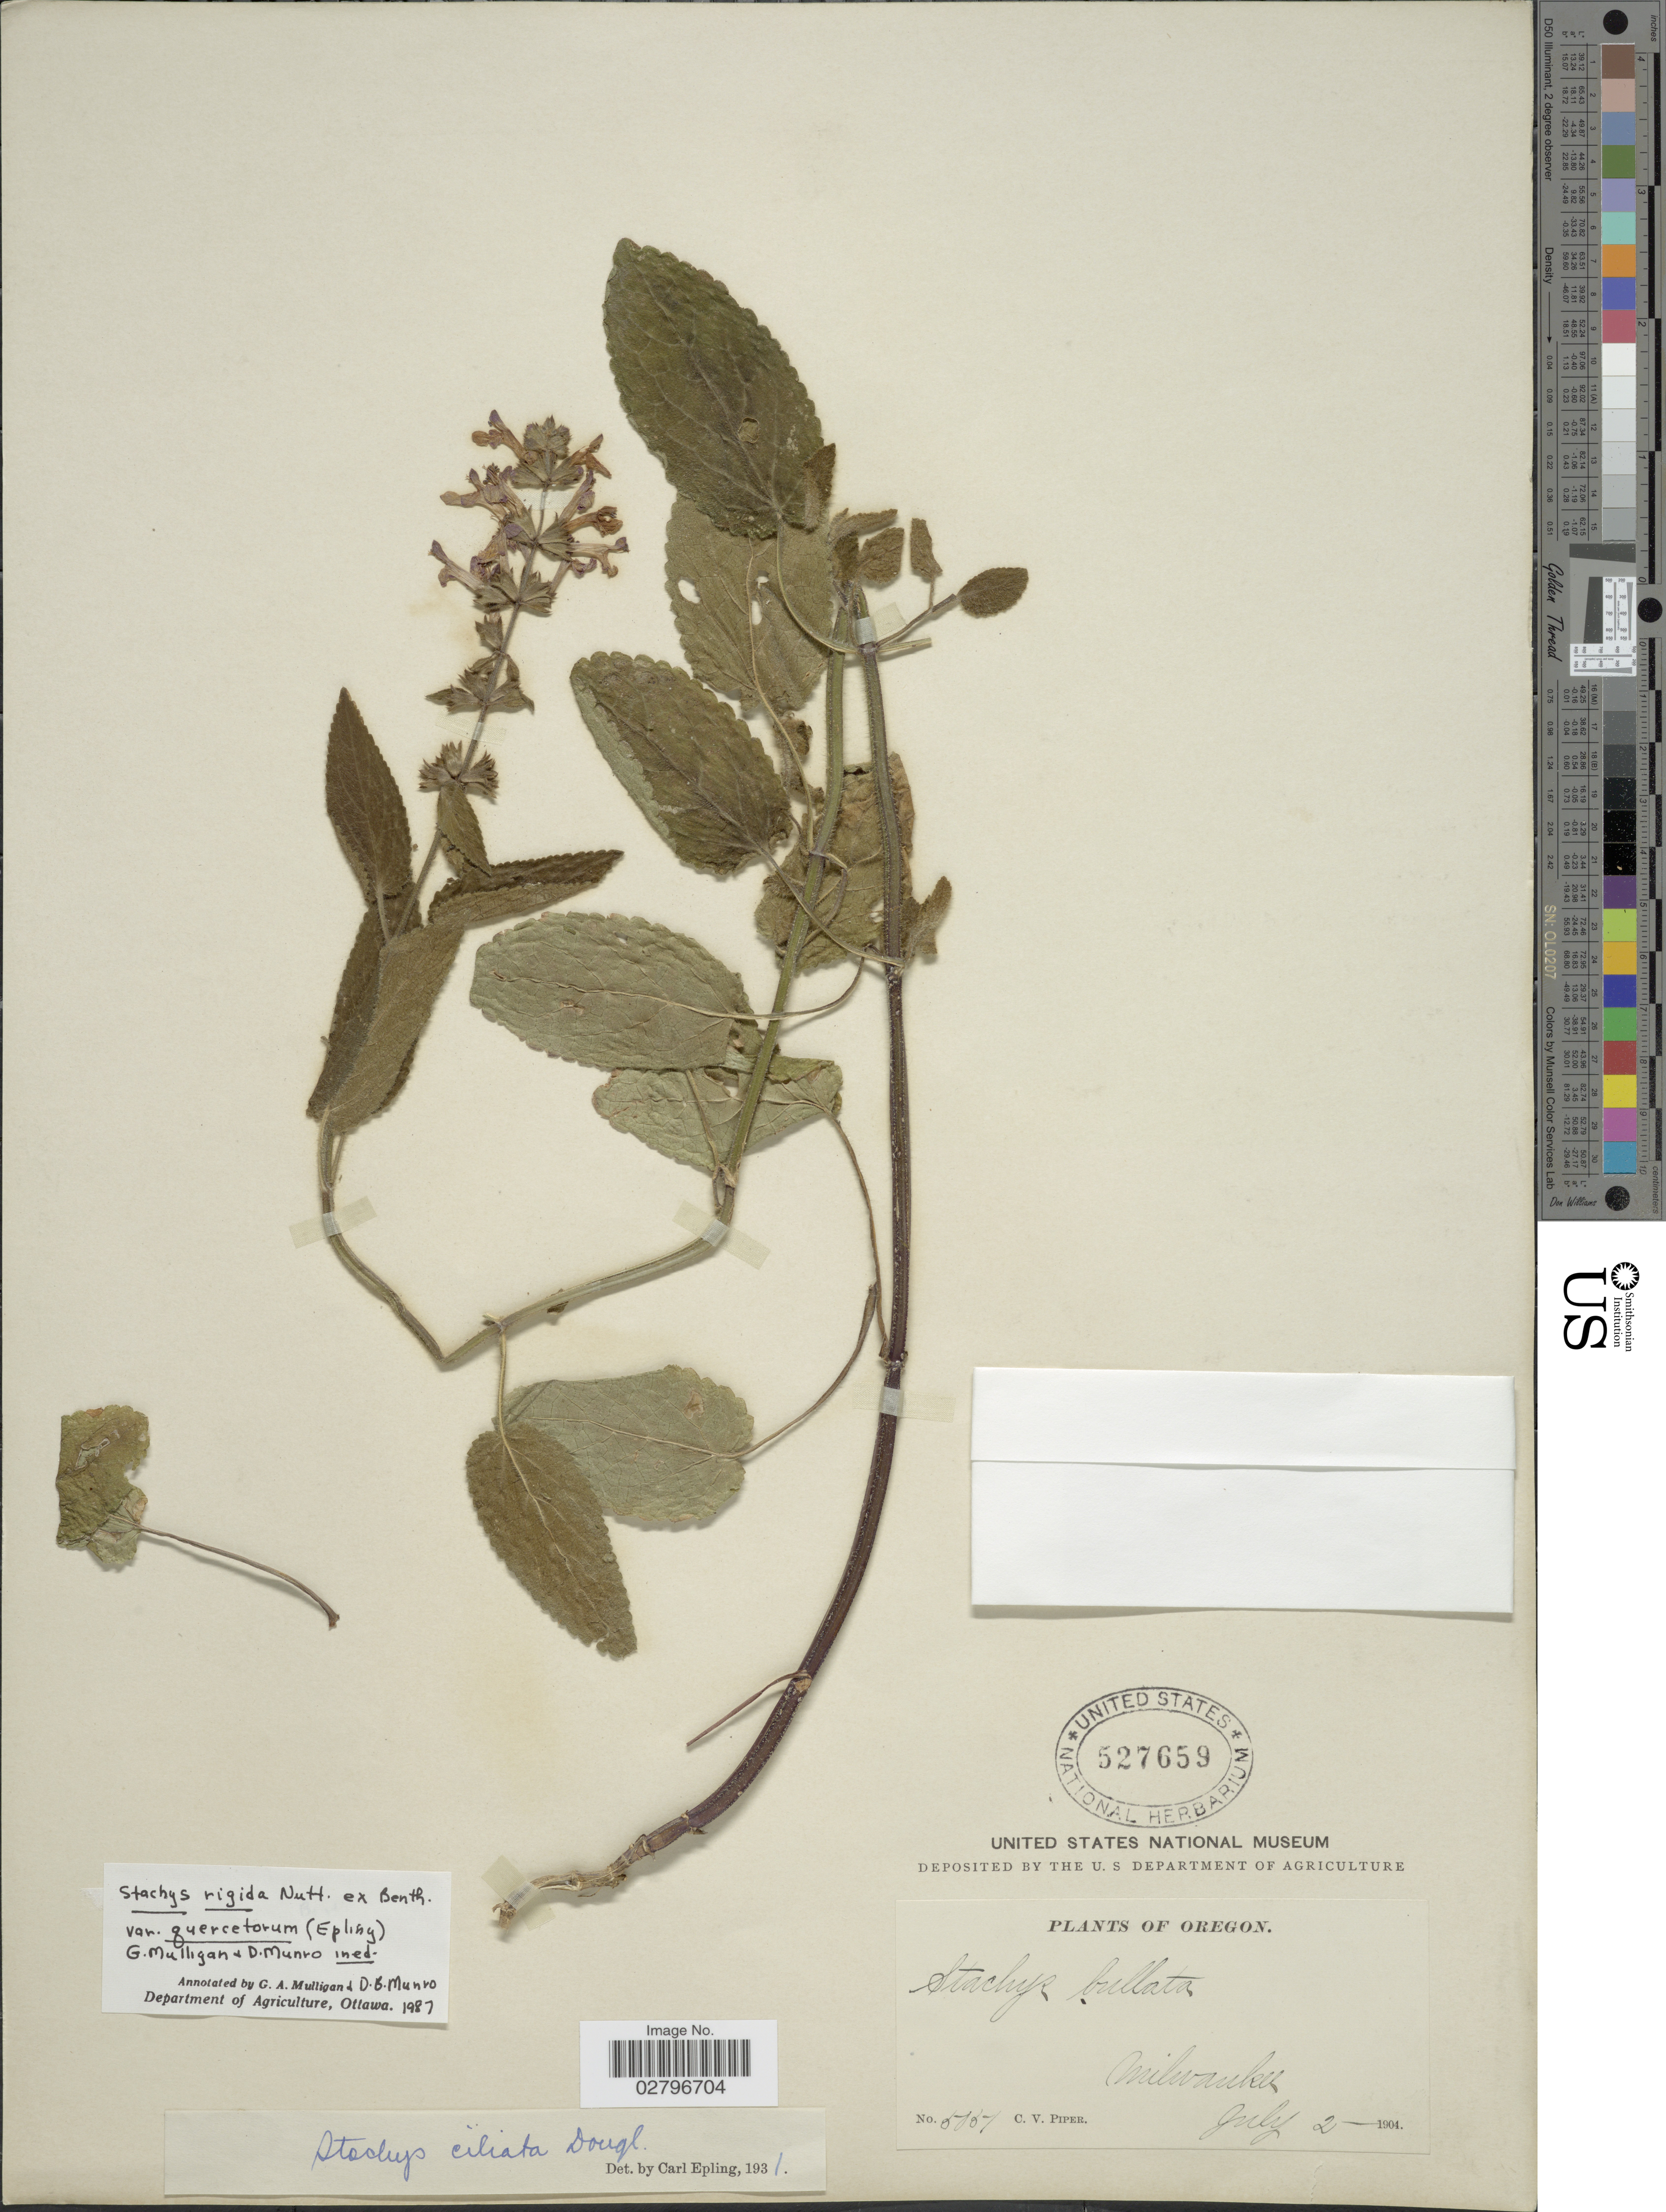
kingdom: Plantae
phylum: Tracheophyta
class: Magnoliopsida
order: Lamiales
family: Lamiaceae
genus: Stachys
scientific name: Stachys rigida subsp. quercetorum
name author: (A. Heller) Epling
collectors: C. V. Piper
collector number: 5067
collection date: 1904-07-02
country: United States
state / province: Oregon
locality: Milwaukie.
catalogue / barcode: US 527659